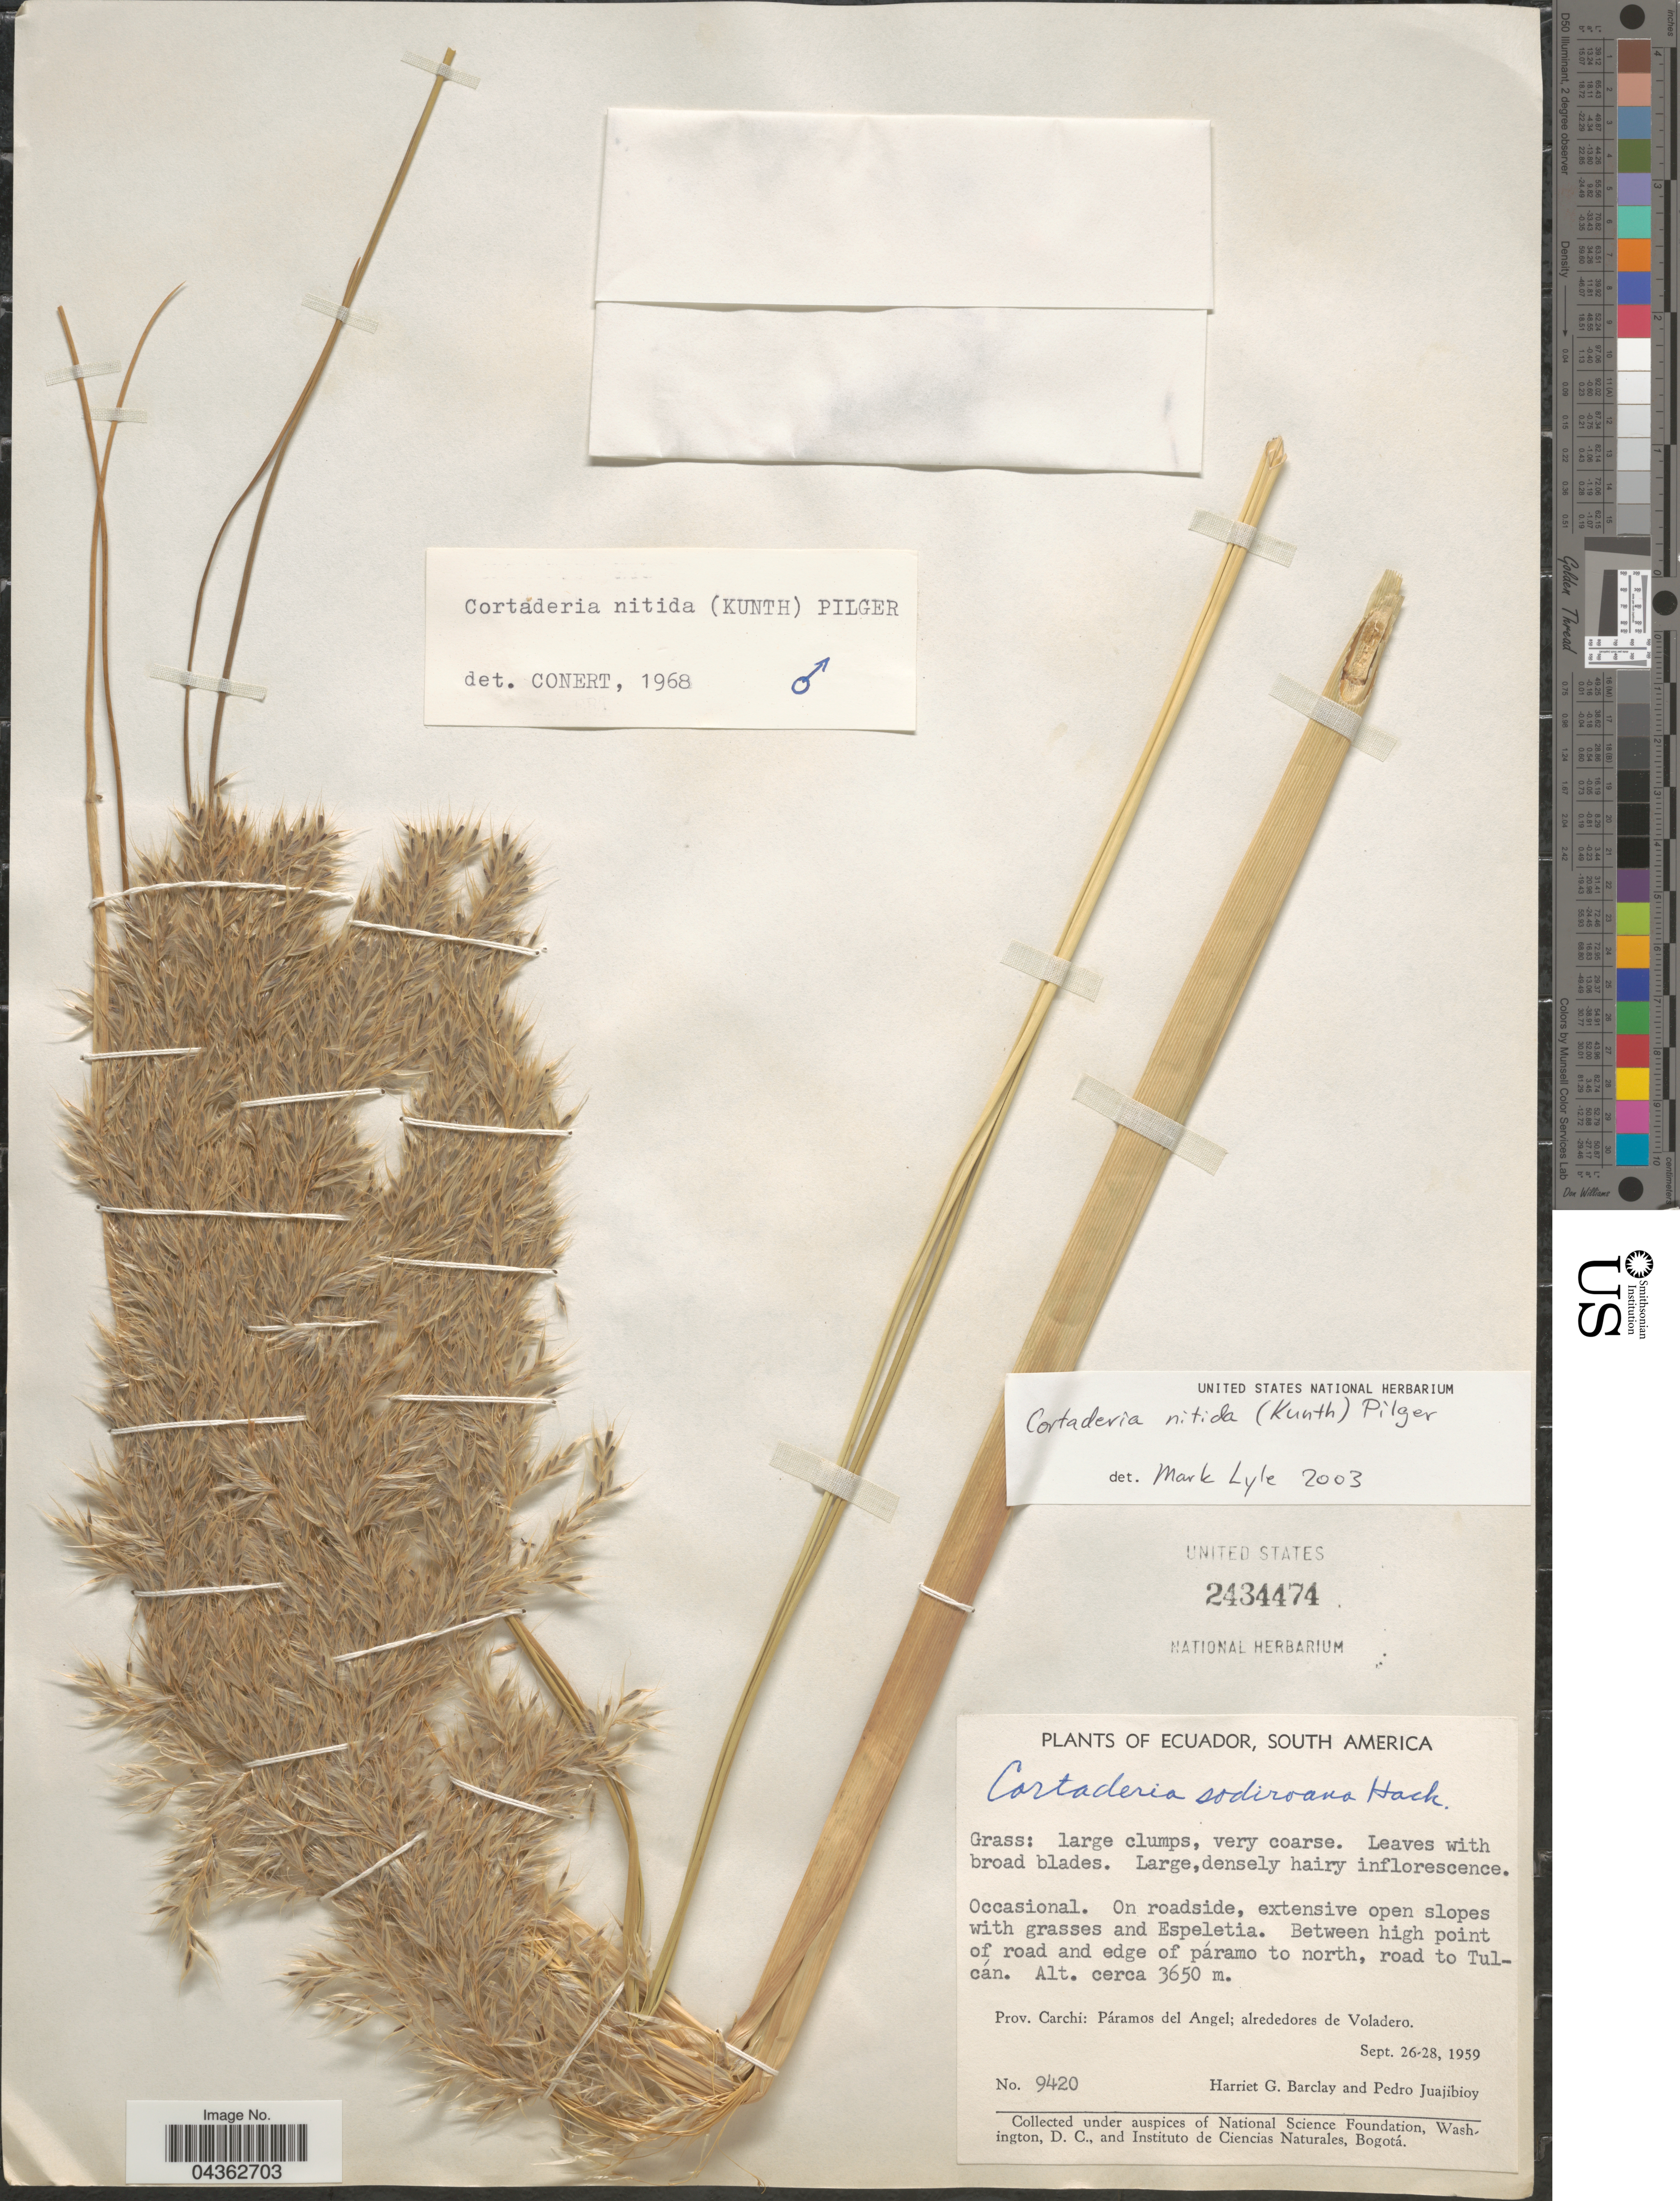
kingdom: Plantae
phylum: Tracheophyta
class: Liliopsida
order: Poales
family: Poaceae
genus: Cortaderia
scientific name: Cortaderia nitida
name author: (Kunth) Pilg.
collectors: H. G. Barclay & P. Juajibioy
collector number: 9420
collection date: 1959-09-26/1959-09-28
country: Ecuador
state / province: Carchi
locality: Between high point of road and edge of páramo to north, road to Tulcán. Páramos del Angel; alrededores de Voladero.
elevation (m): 3650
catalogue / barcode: US 2434474